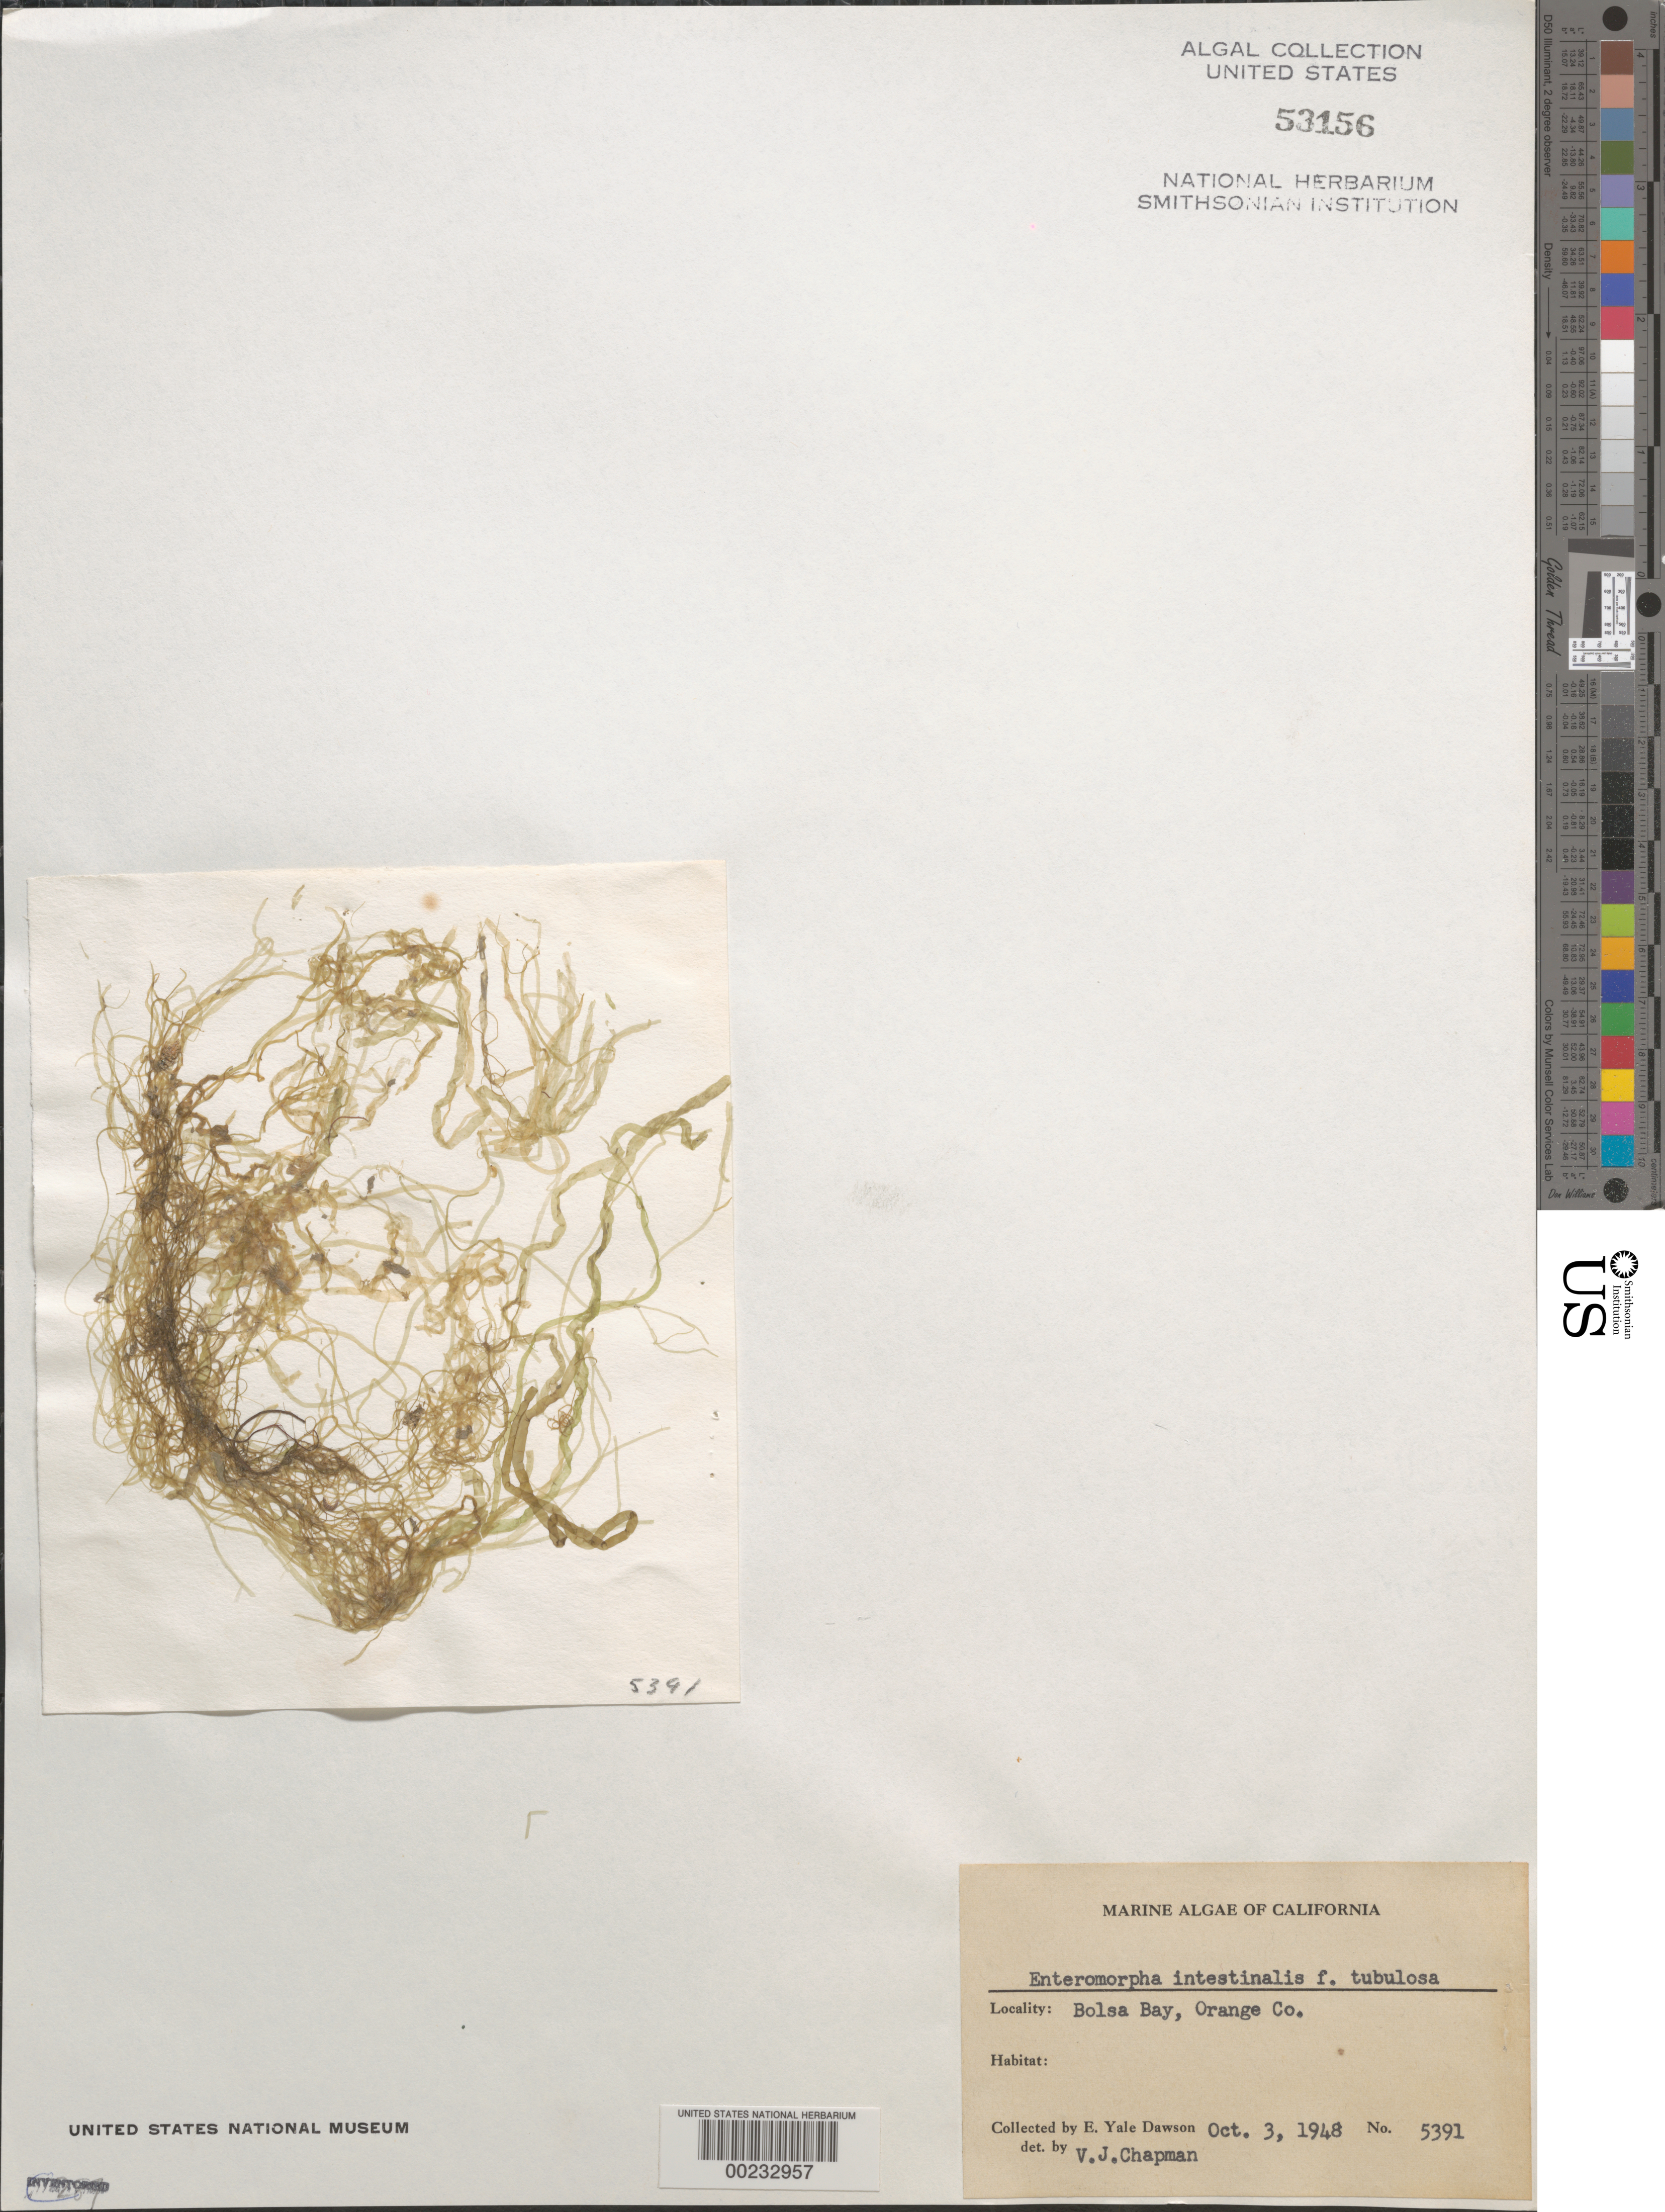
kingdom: Plantae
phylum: Chlorophyta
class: Ulvophyceae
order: Ulvales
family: Ulvaceae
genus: Ulva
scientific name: Ulva intestinalis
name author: L.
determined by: Algae name updating Project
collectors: E. Y. Dawson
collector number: EYD 5391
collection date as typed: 03 Oct 1948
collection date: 1948-10-03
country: United States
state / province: California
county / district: Orange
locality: Bolsa Bay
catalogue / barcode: US 53156